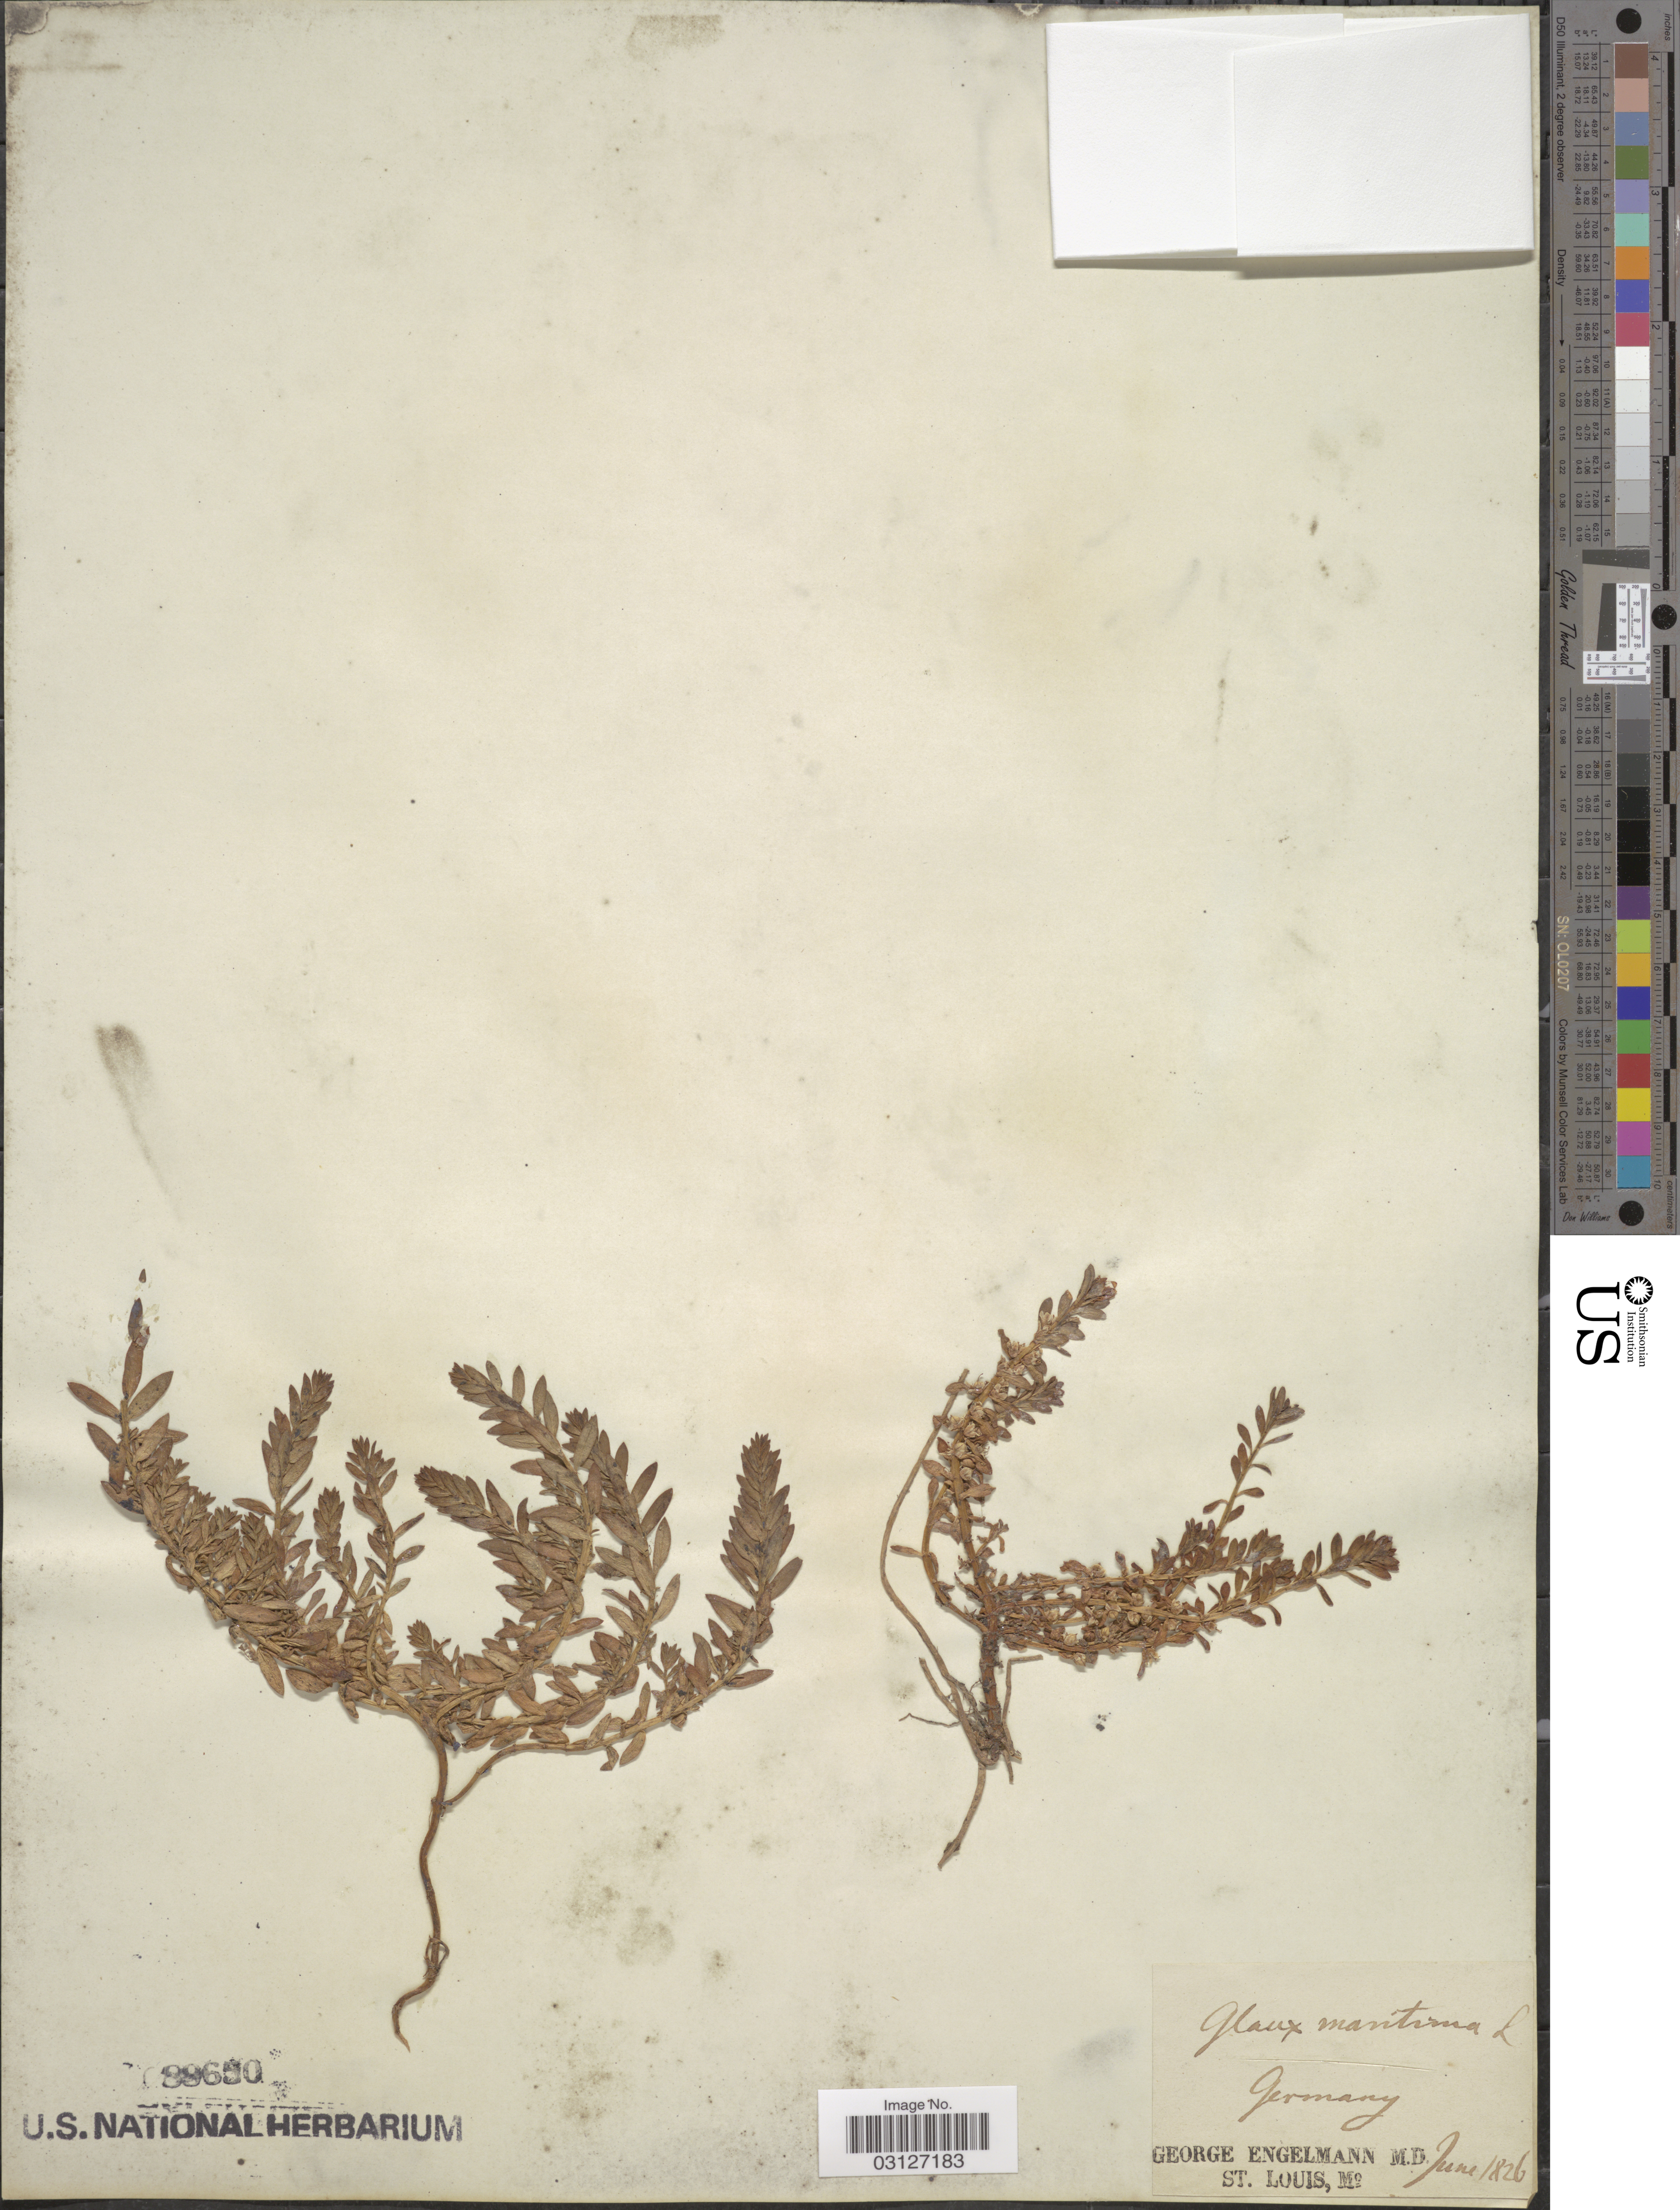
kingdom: Plantae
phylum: Tracheophyta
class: Magnoliopsida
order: Ericales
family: Primulaceae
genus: Glaux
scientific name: Glaux maritima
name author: L.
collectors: G. Engelmann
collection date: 1826-06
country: Germany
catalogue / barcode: US 89650